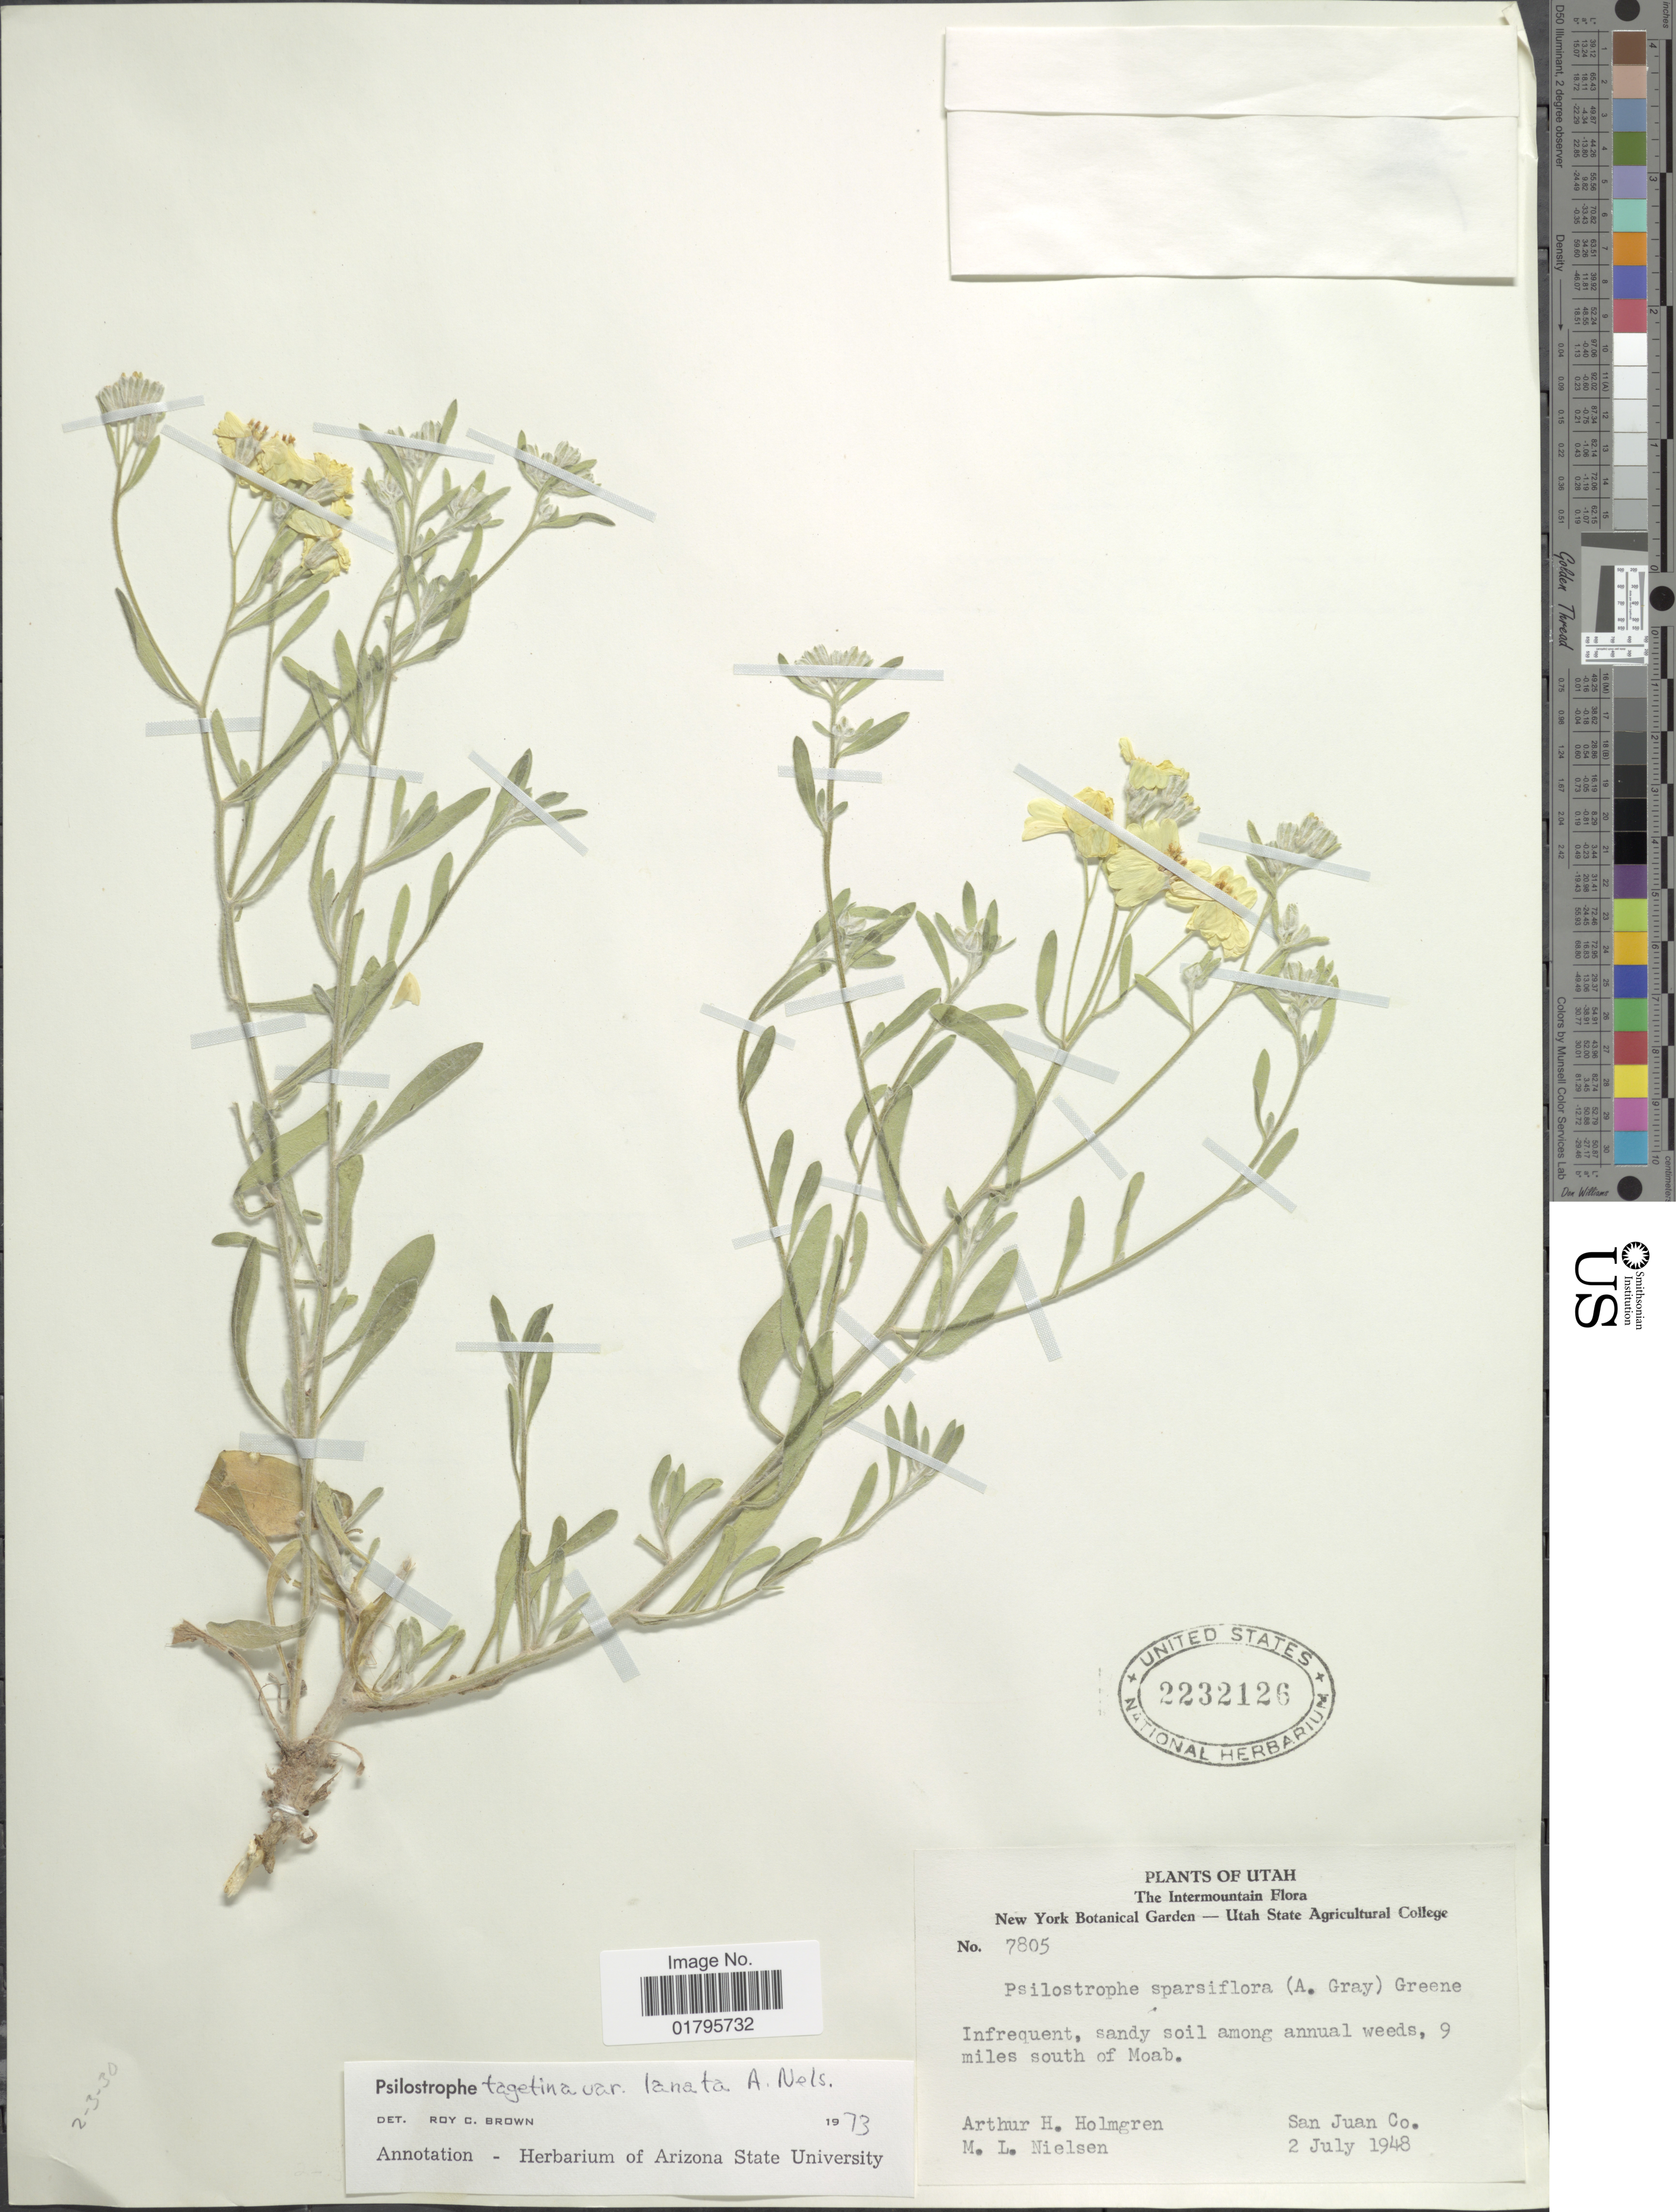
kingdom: Plantae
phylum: Tracheophyta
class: Magnoliopsida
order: Asterales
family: Asteraceae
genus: Psilostrophe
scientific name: Psilostrophe tagetina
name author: (Nutt.) Greene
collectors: A. H. Holmgren & M. Nielsen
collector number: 7805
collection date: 1948-07-02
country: United States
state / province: Utah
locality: Intermountain, 9 miles south of Moab. San Juan Co.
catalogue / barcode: US 2232126